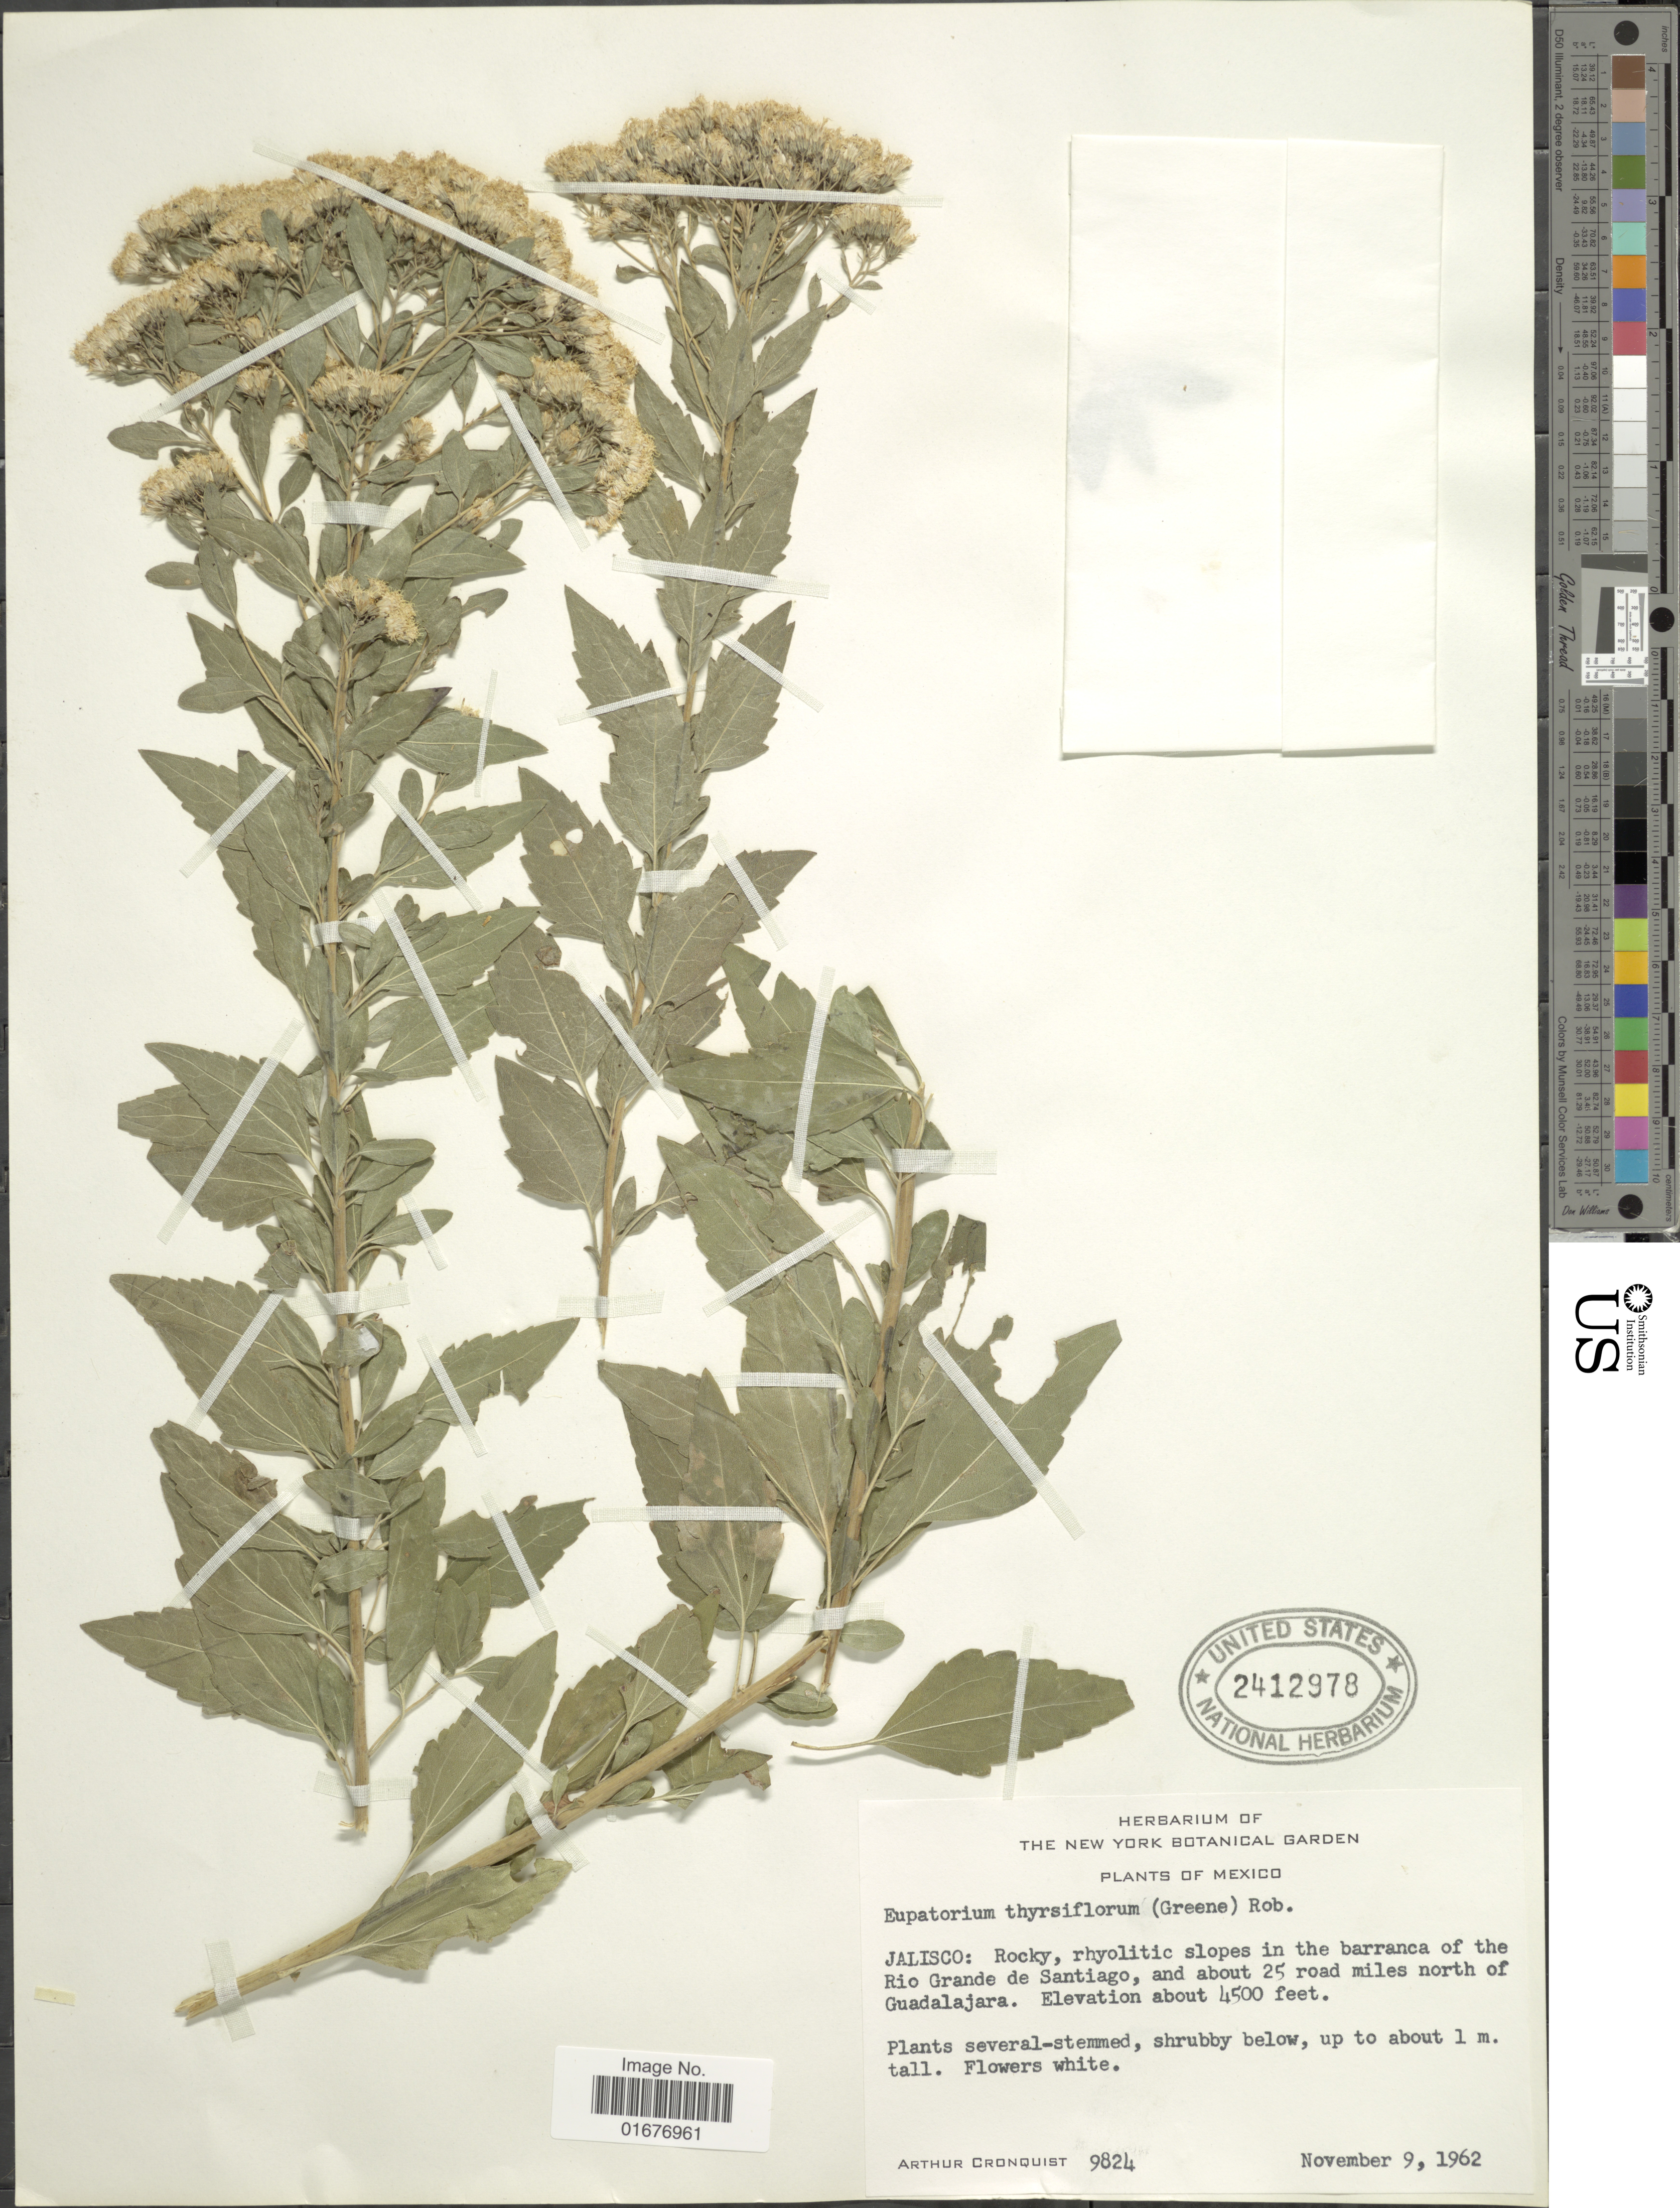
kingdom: Plantae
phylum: Tracheophyta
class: Magnoliopsida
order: Asterales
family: Asteraceae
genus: Ageratina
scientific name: Ageratina thyrsiflora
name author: (Greene) R.M. King & H. Rob.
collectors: A. J. Cronquist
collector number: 9824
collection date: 1962-11-09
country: Mexico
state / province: Jalisco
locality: Rocky, rhyolitic slopes in the barranca of the Rio Grande de Santiago, and about 25 road miles north of Guadalajara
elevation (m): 1372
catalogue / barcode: US 2412978